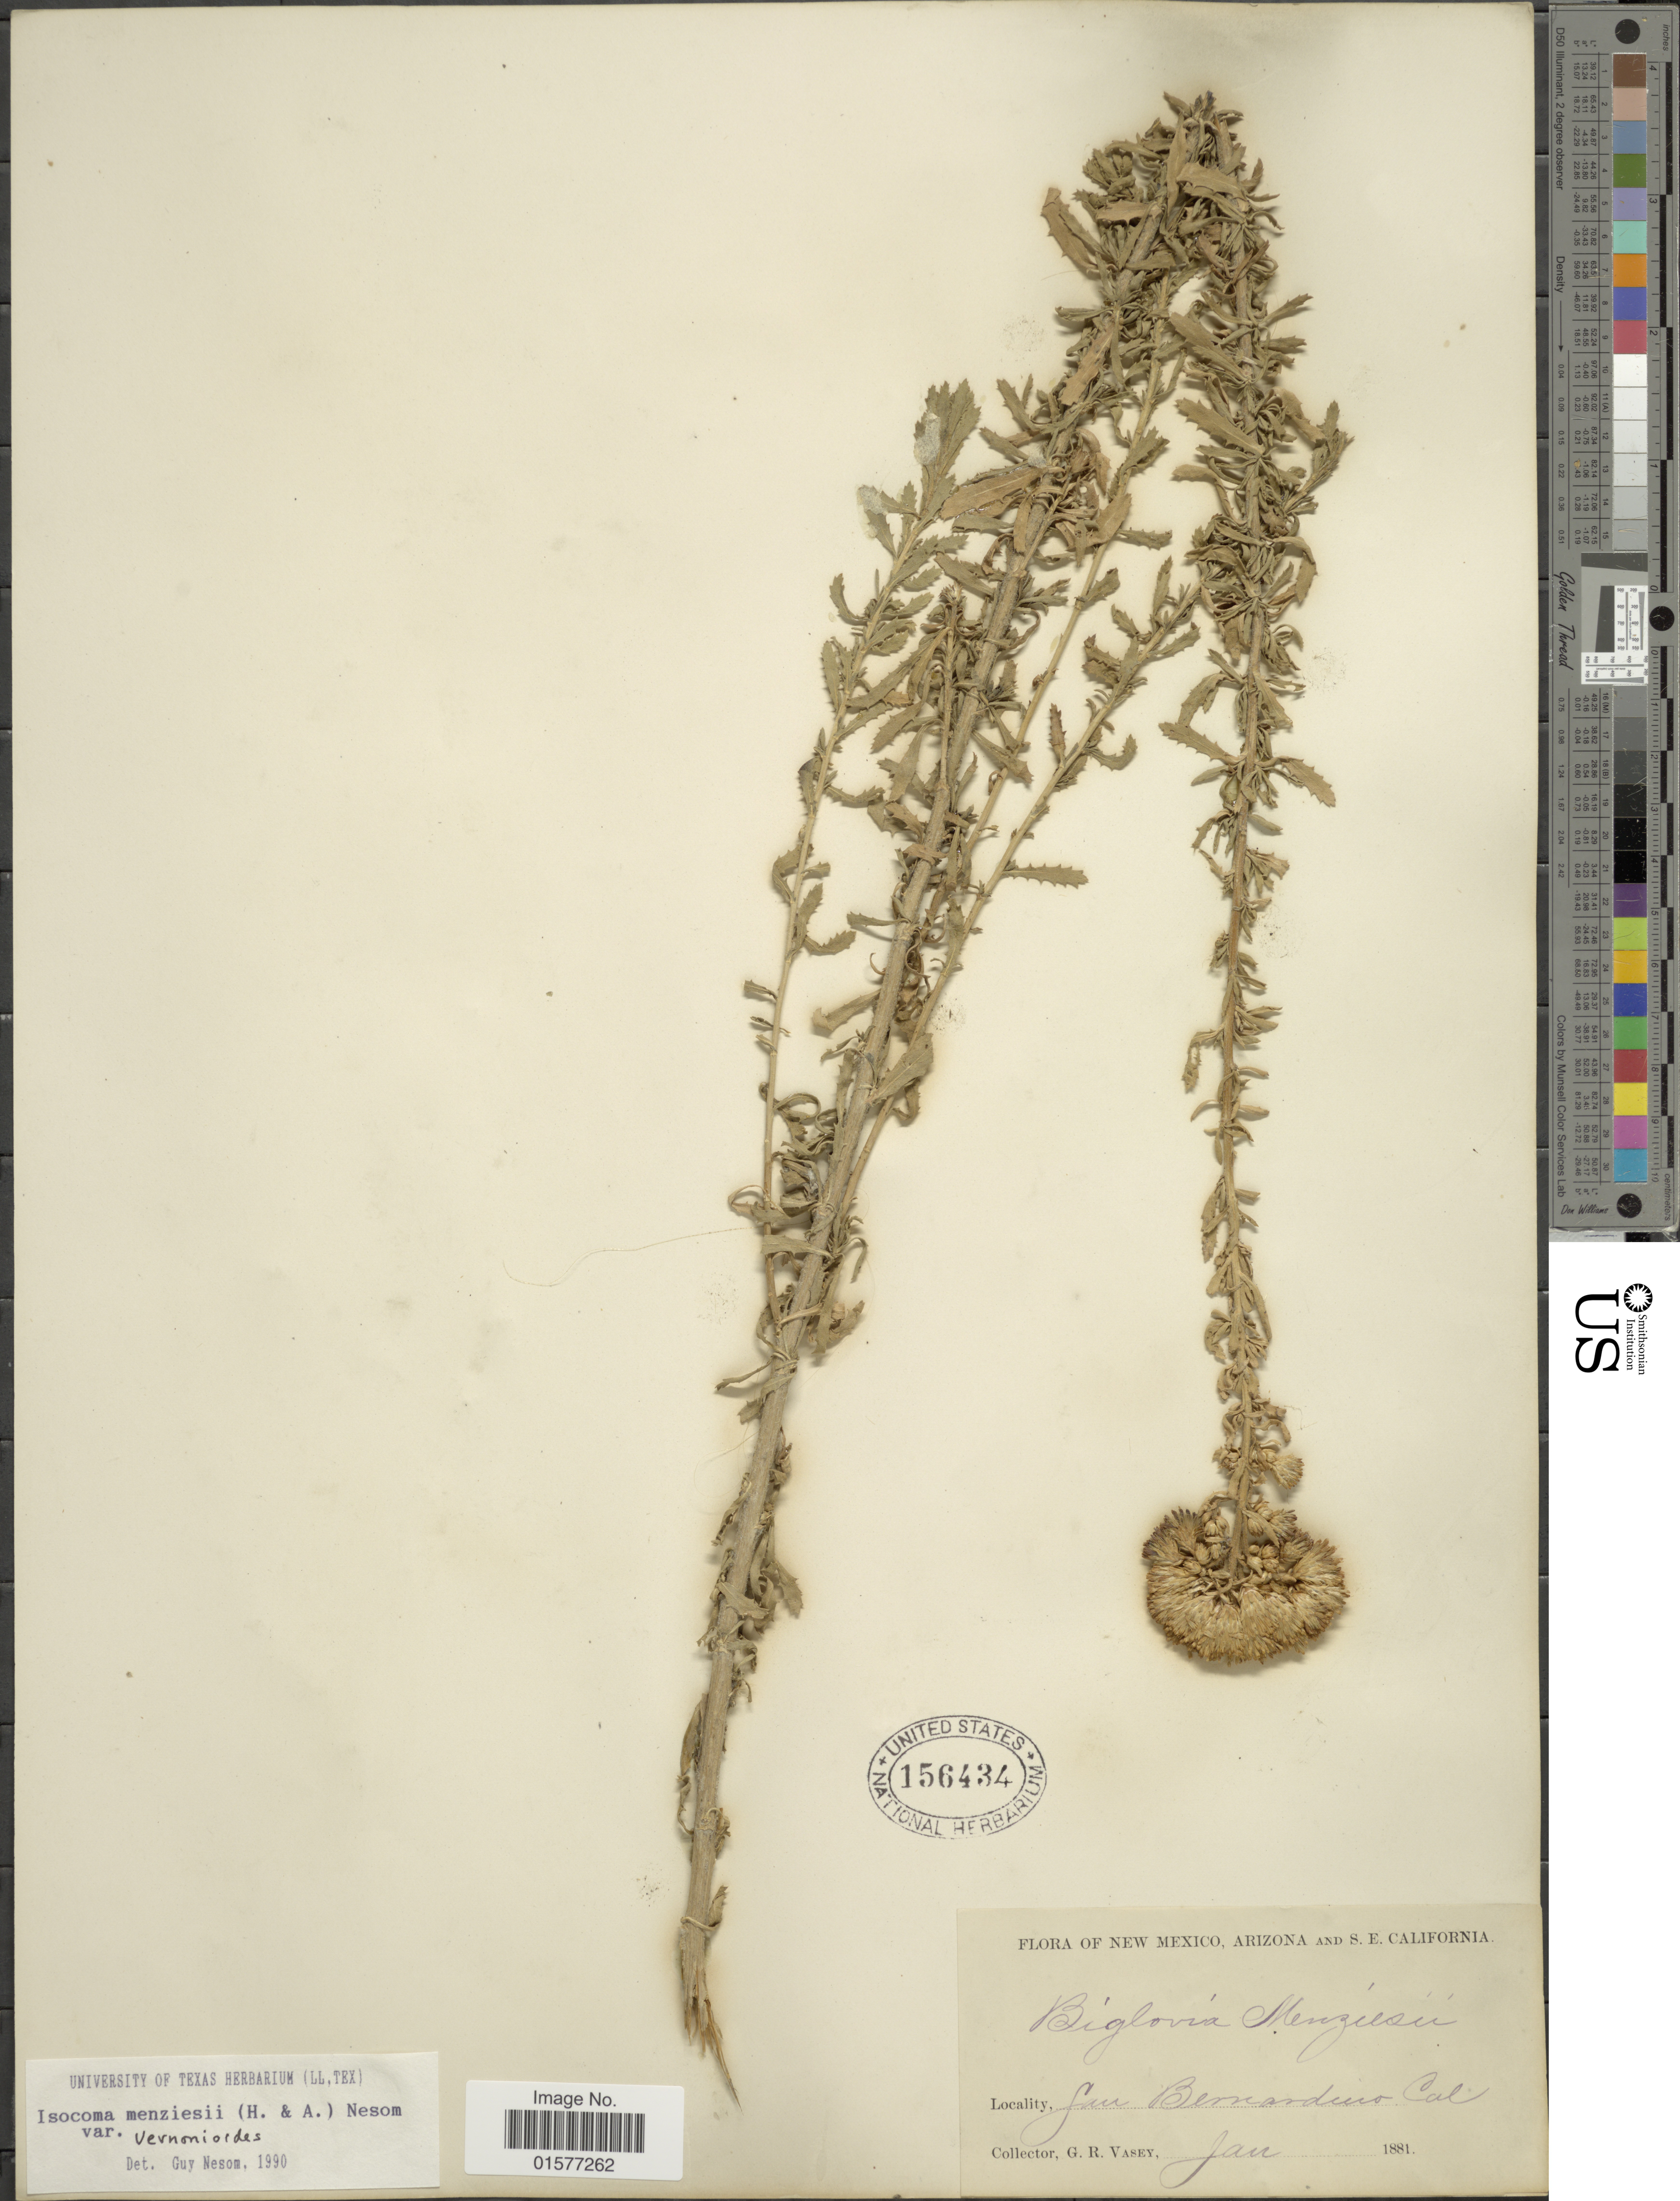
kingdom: Plantae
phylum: Tracheophyta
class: Magnoliopsida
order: Asterales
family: Asteraceae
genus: Isocoma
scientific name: Isocoma menziesii var. vernonioides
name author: (Nutt.) G.L. Nesom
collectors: G. R. Vasey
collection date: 1881-01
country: United States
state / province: California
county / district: San Bernardino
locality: San Bernardino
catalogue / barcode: US 156434